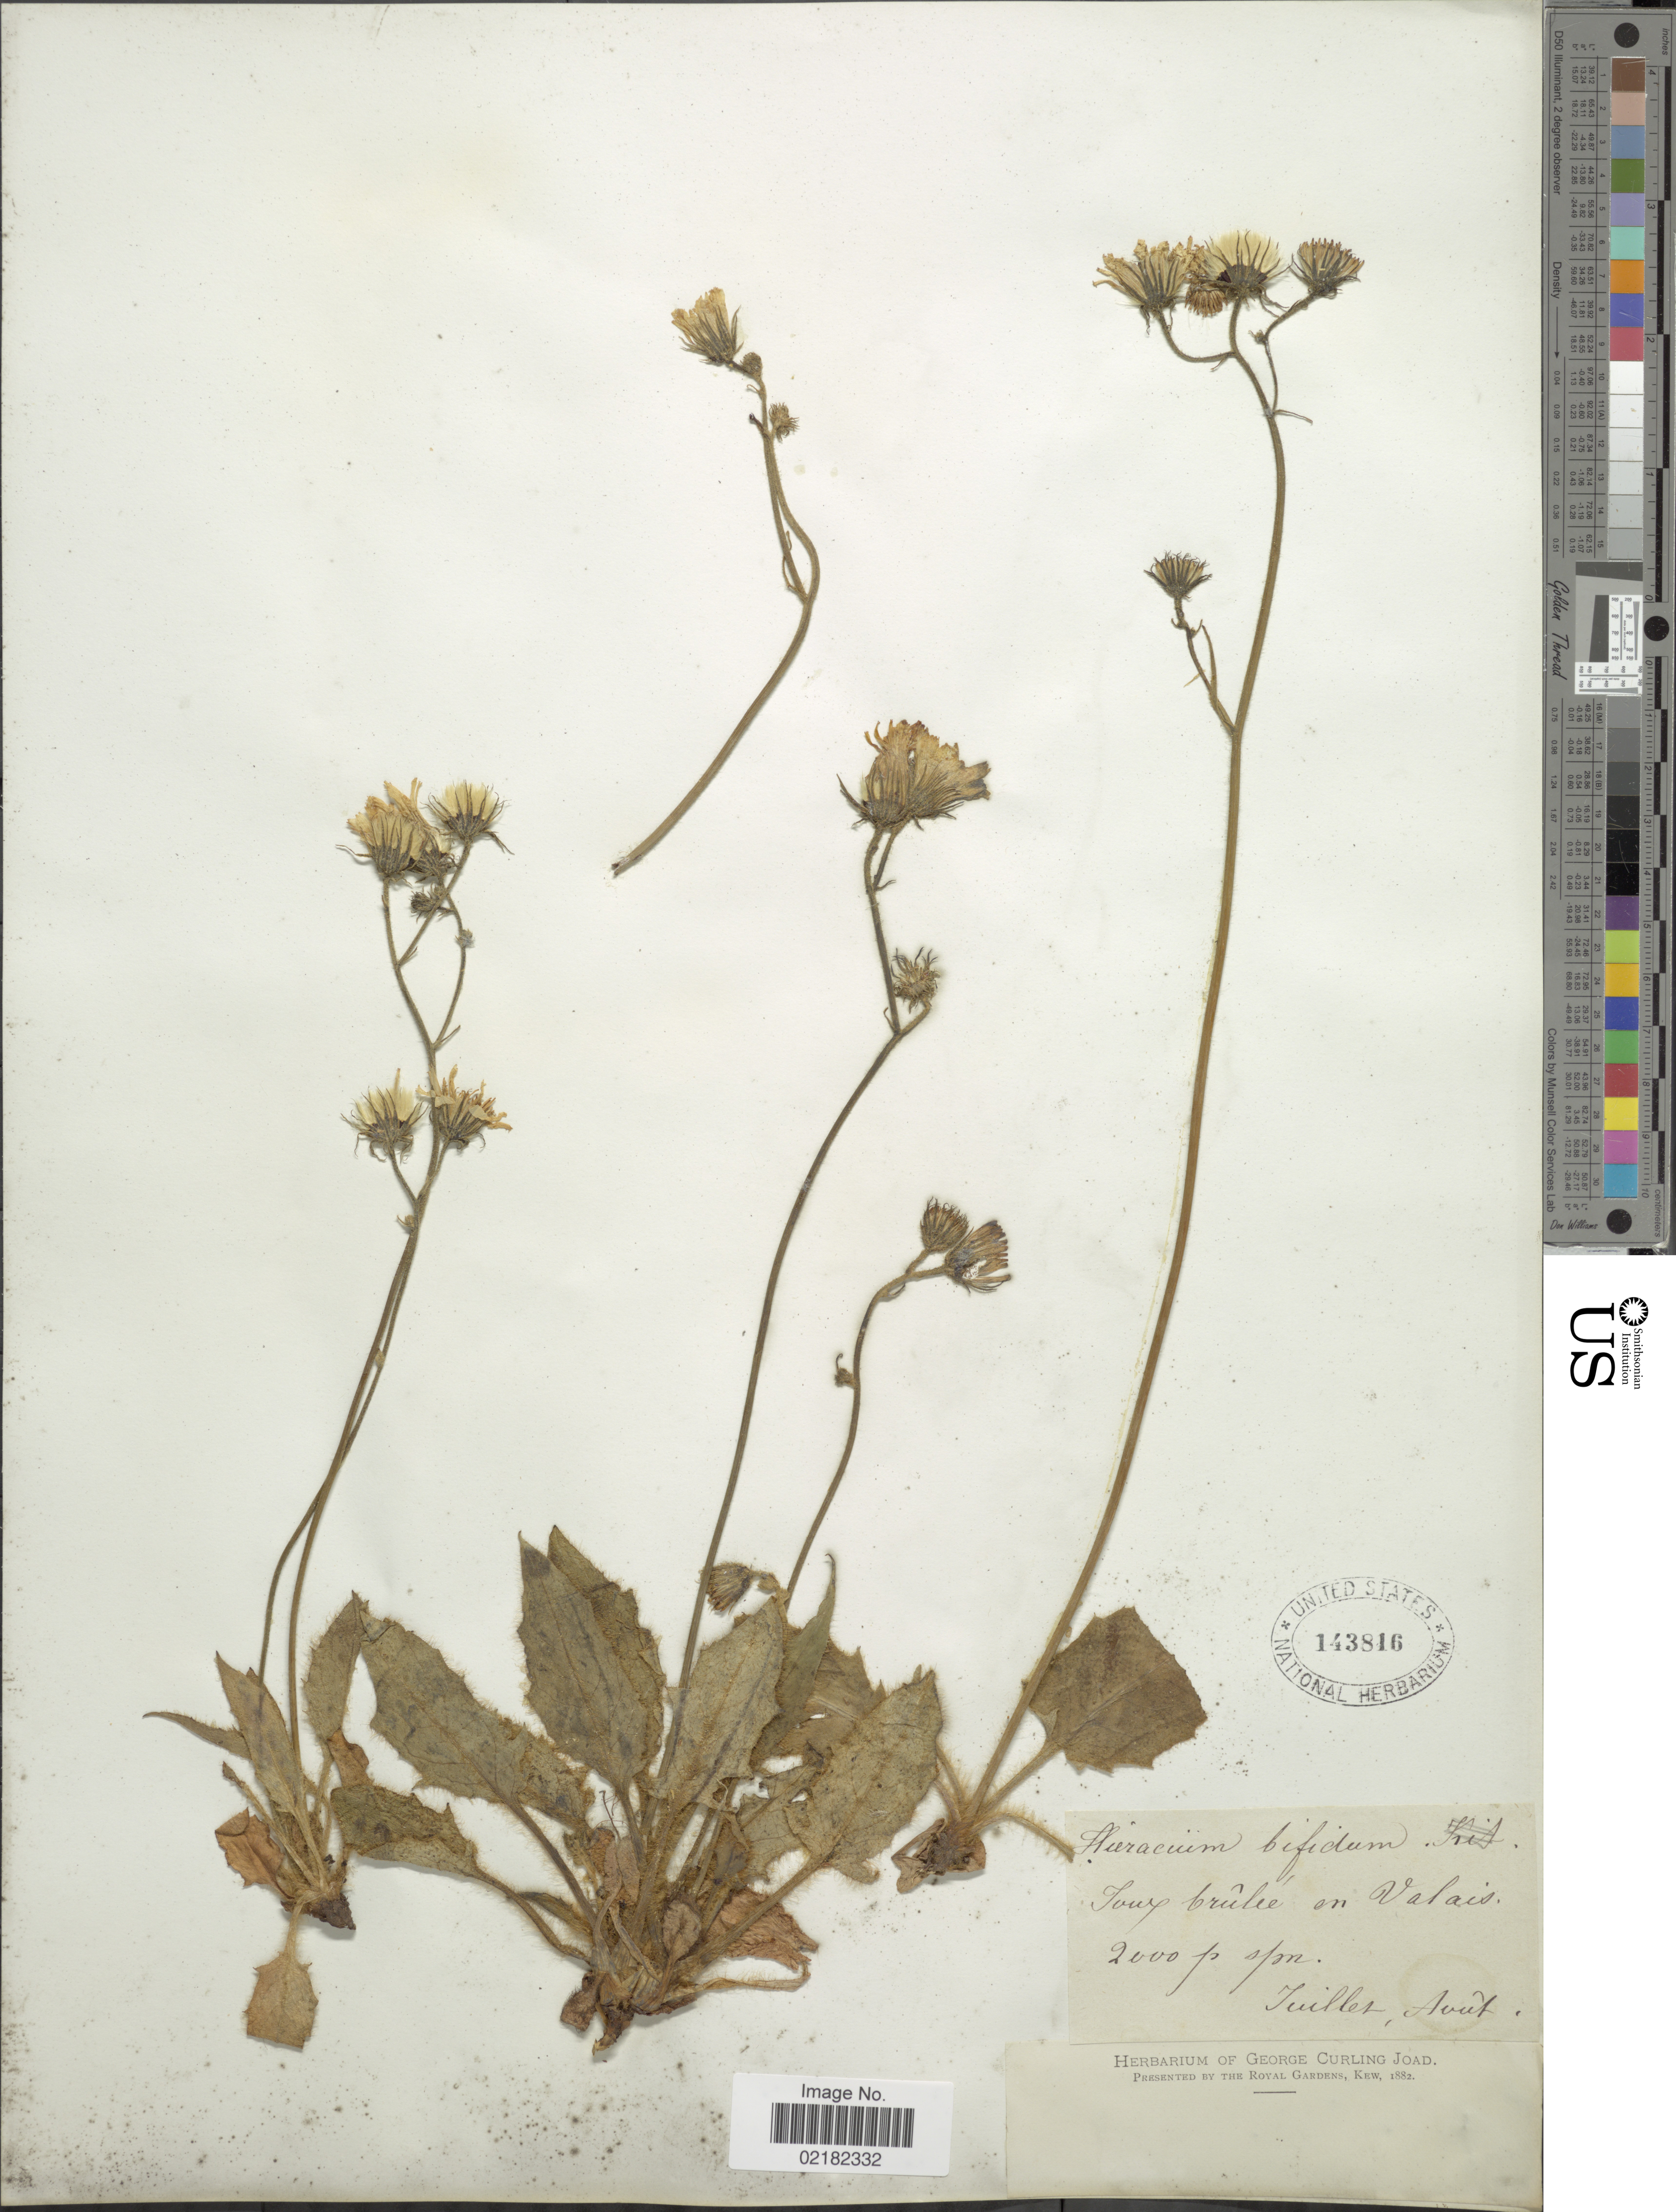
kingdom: Plantae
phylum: Tracheophyta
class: Magnoliopsida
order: Asterales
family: Asteraceae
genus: Hieracium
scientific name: Hieracium bifidum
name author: Hornem.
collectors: ex herb. George Curling Joad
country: Switzerland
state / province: Valais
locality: Joux brulee on Valais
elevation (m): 610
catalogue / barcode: US 143816